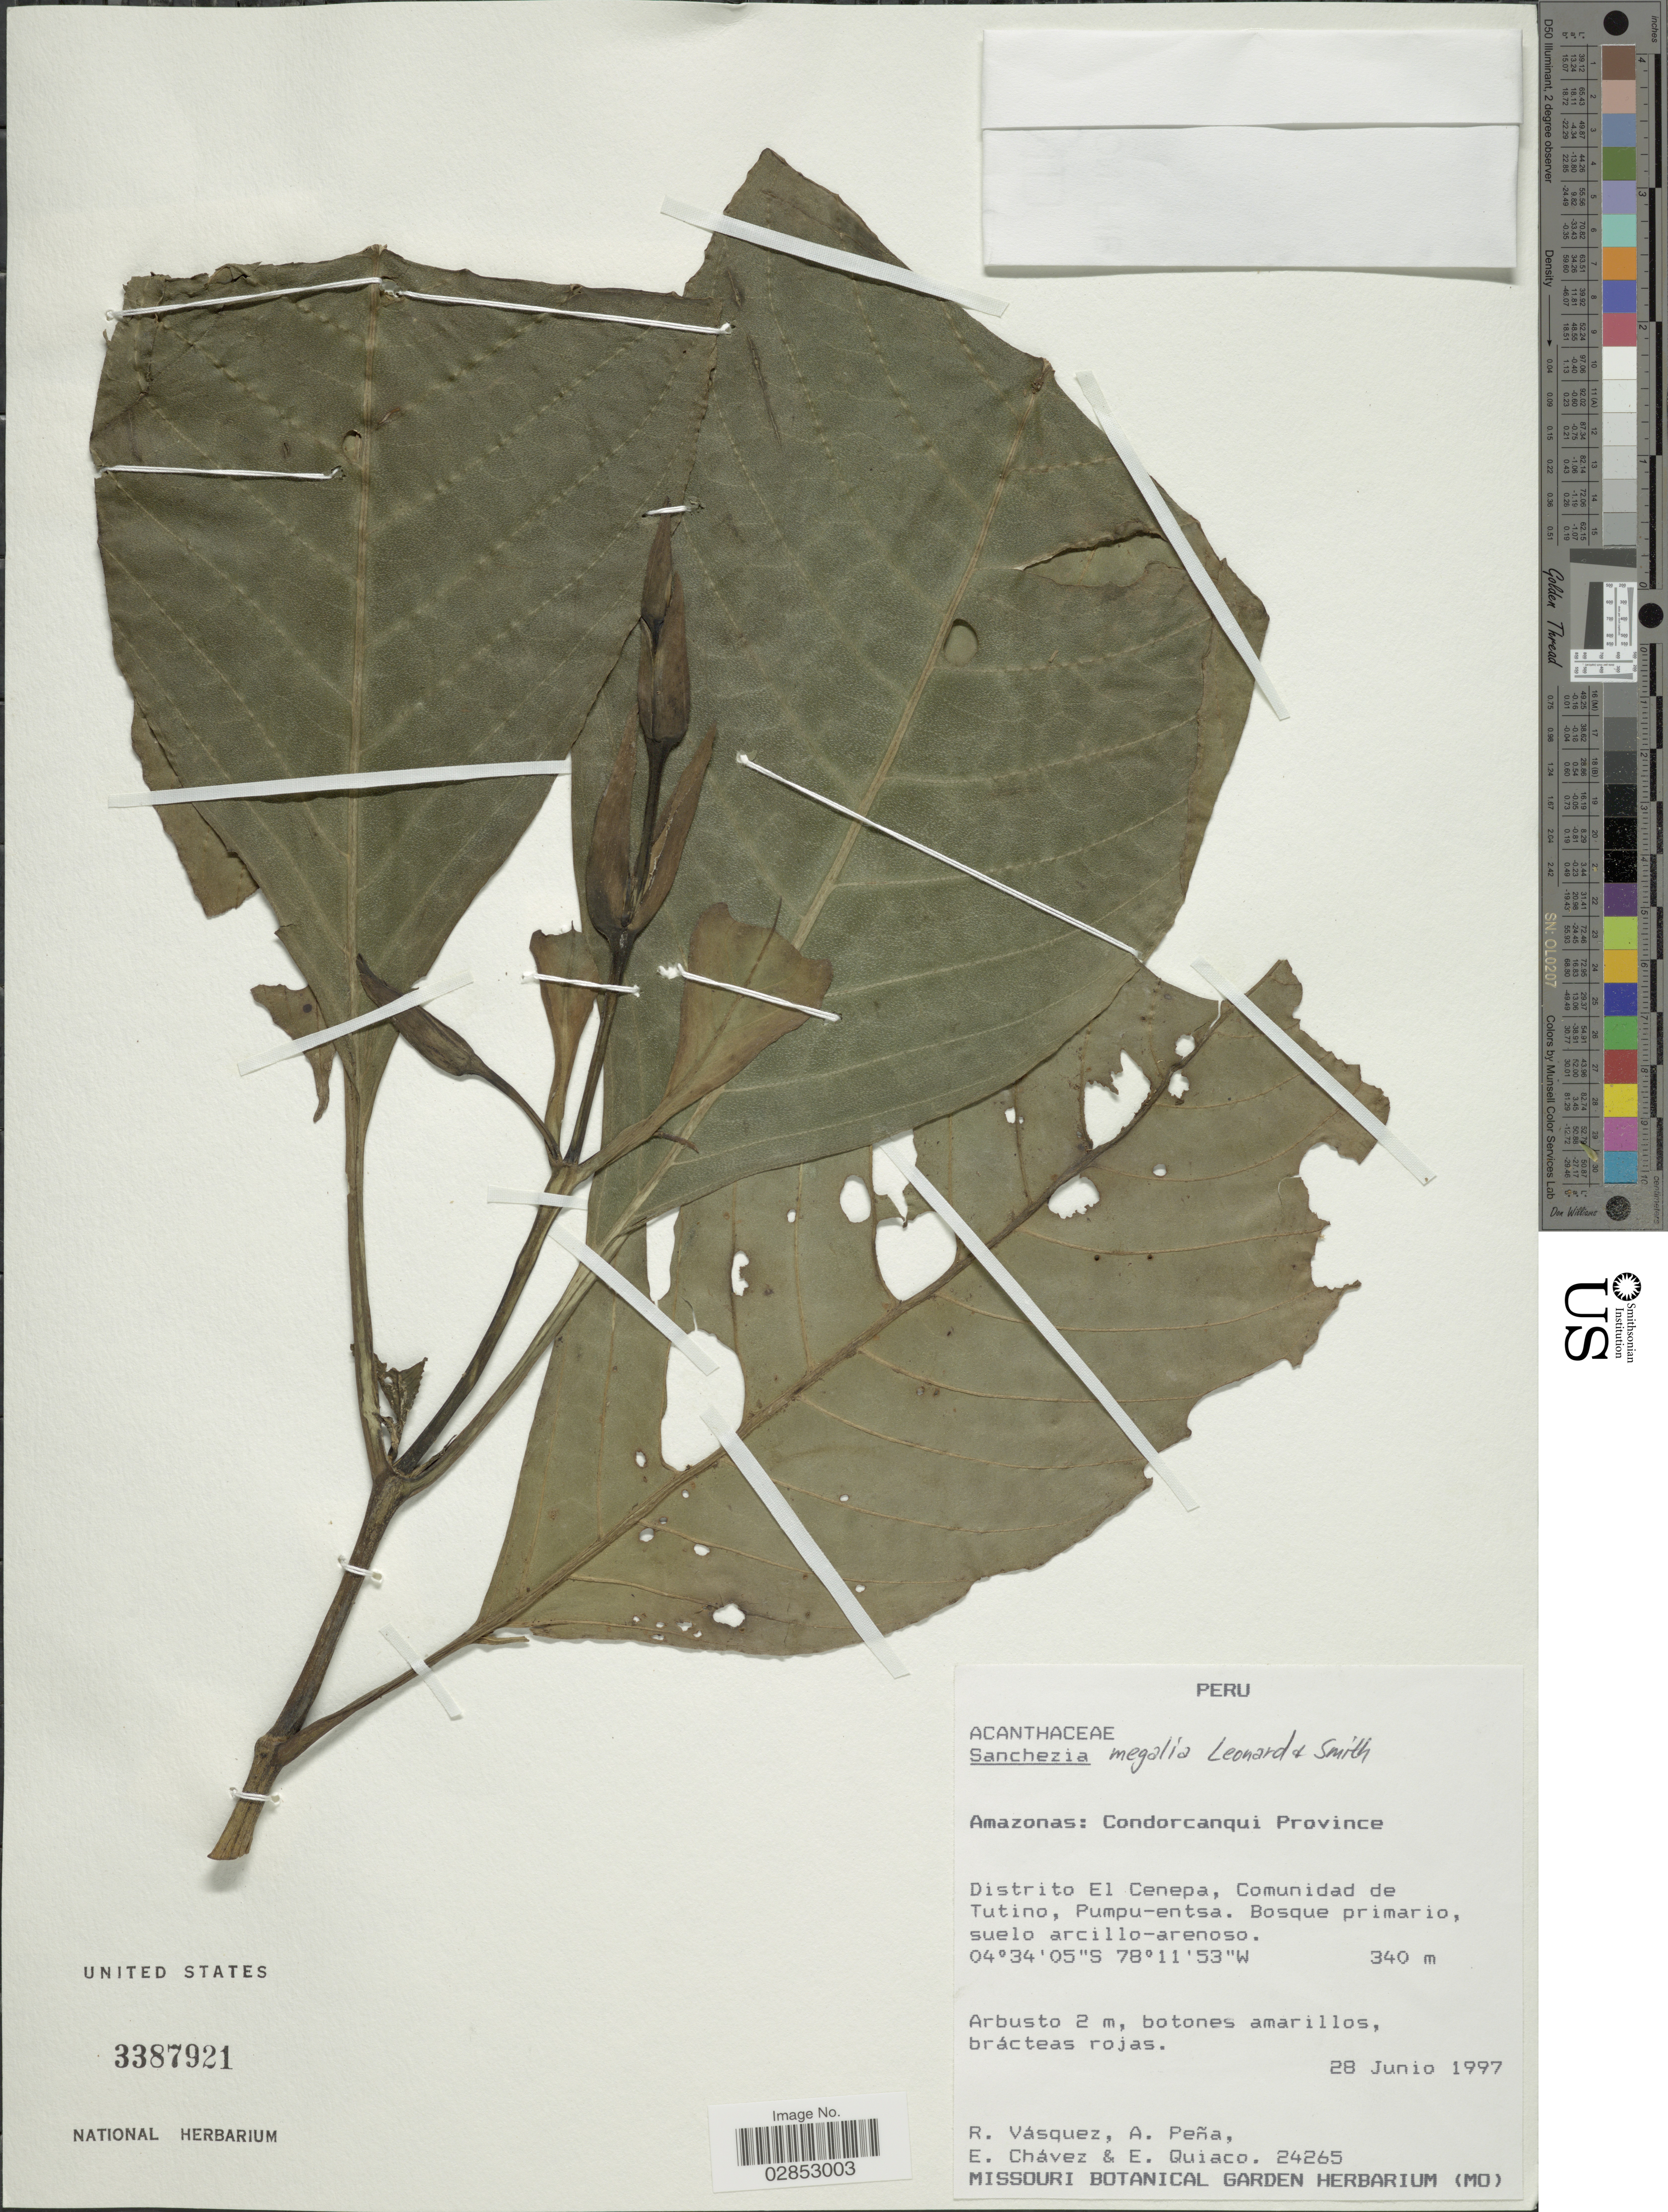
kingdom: Plantae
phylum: Tracheophyta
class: Magnoliopsida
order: Lamiales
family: Acanthaceae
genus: Sanchezia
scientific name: Sanchezia megalia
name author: Leonard & L.B. Sm.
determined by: Azevedo, Igor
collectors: R. Vásquez, A. Peña, E. Chávez & E. Quiaco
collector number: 24265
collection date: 1997-06-28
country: Peru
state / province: Amazonas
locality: Condorcanqui Province, Distrito El Cenepa, Comunidad de Tutino, Pumpu-entsa.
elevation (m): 340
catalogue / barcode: US 3387921